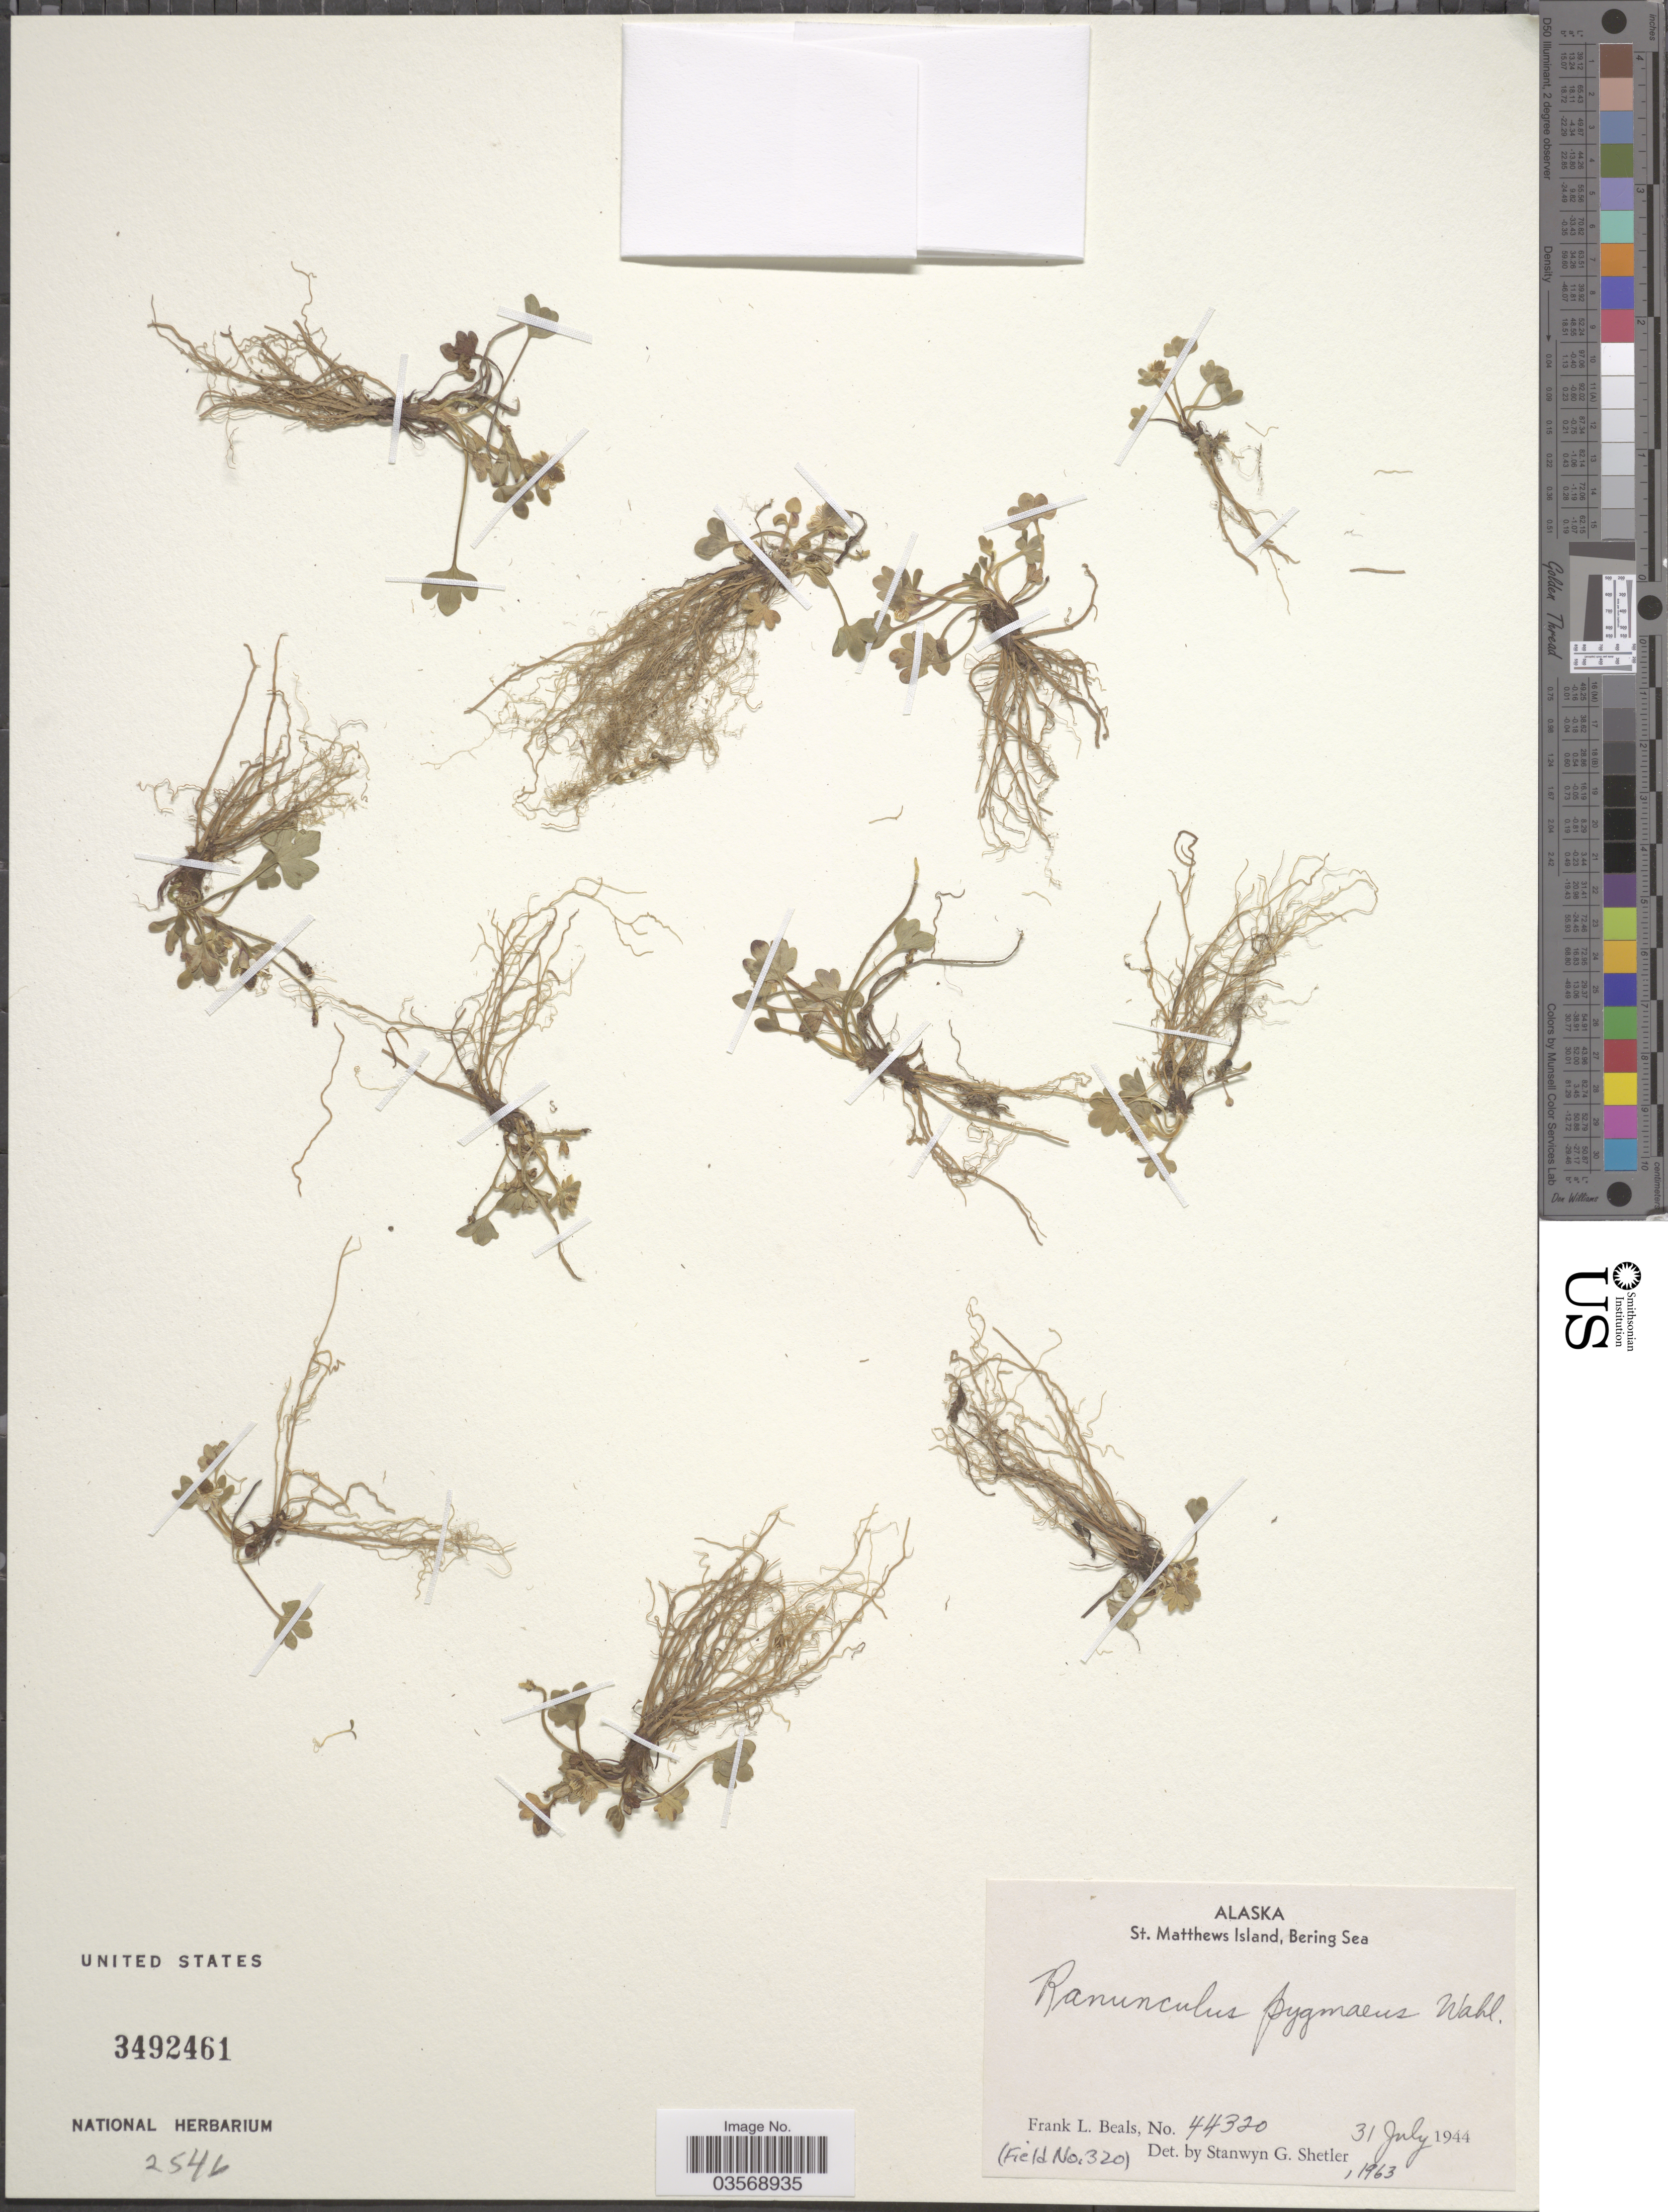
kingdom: Plantae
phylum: Tracheophyta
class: Magnoliopsida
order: Ranunculales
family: Ranunculaceae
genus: Ranunculus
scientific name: Ranunculus pygmaeus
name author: Wahlenb.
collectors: F. Beals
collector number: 44320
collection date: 1944-07-31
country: United States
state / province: Alaska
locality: St. Matthews Island, Bering Sea.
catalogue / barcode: US 3492461